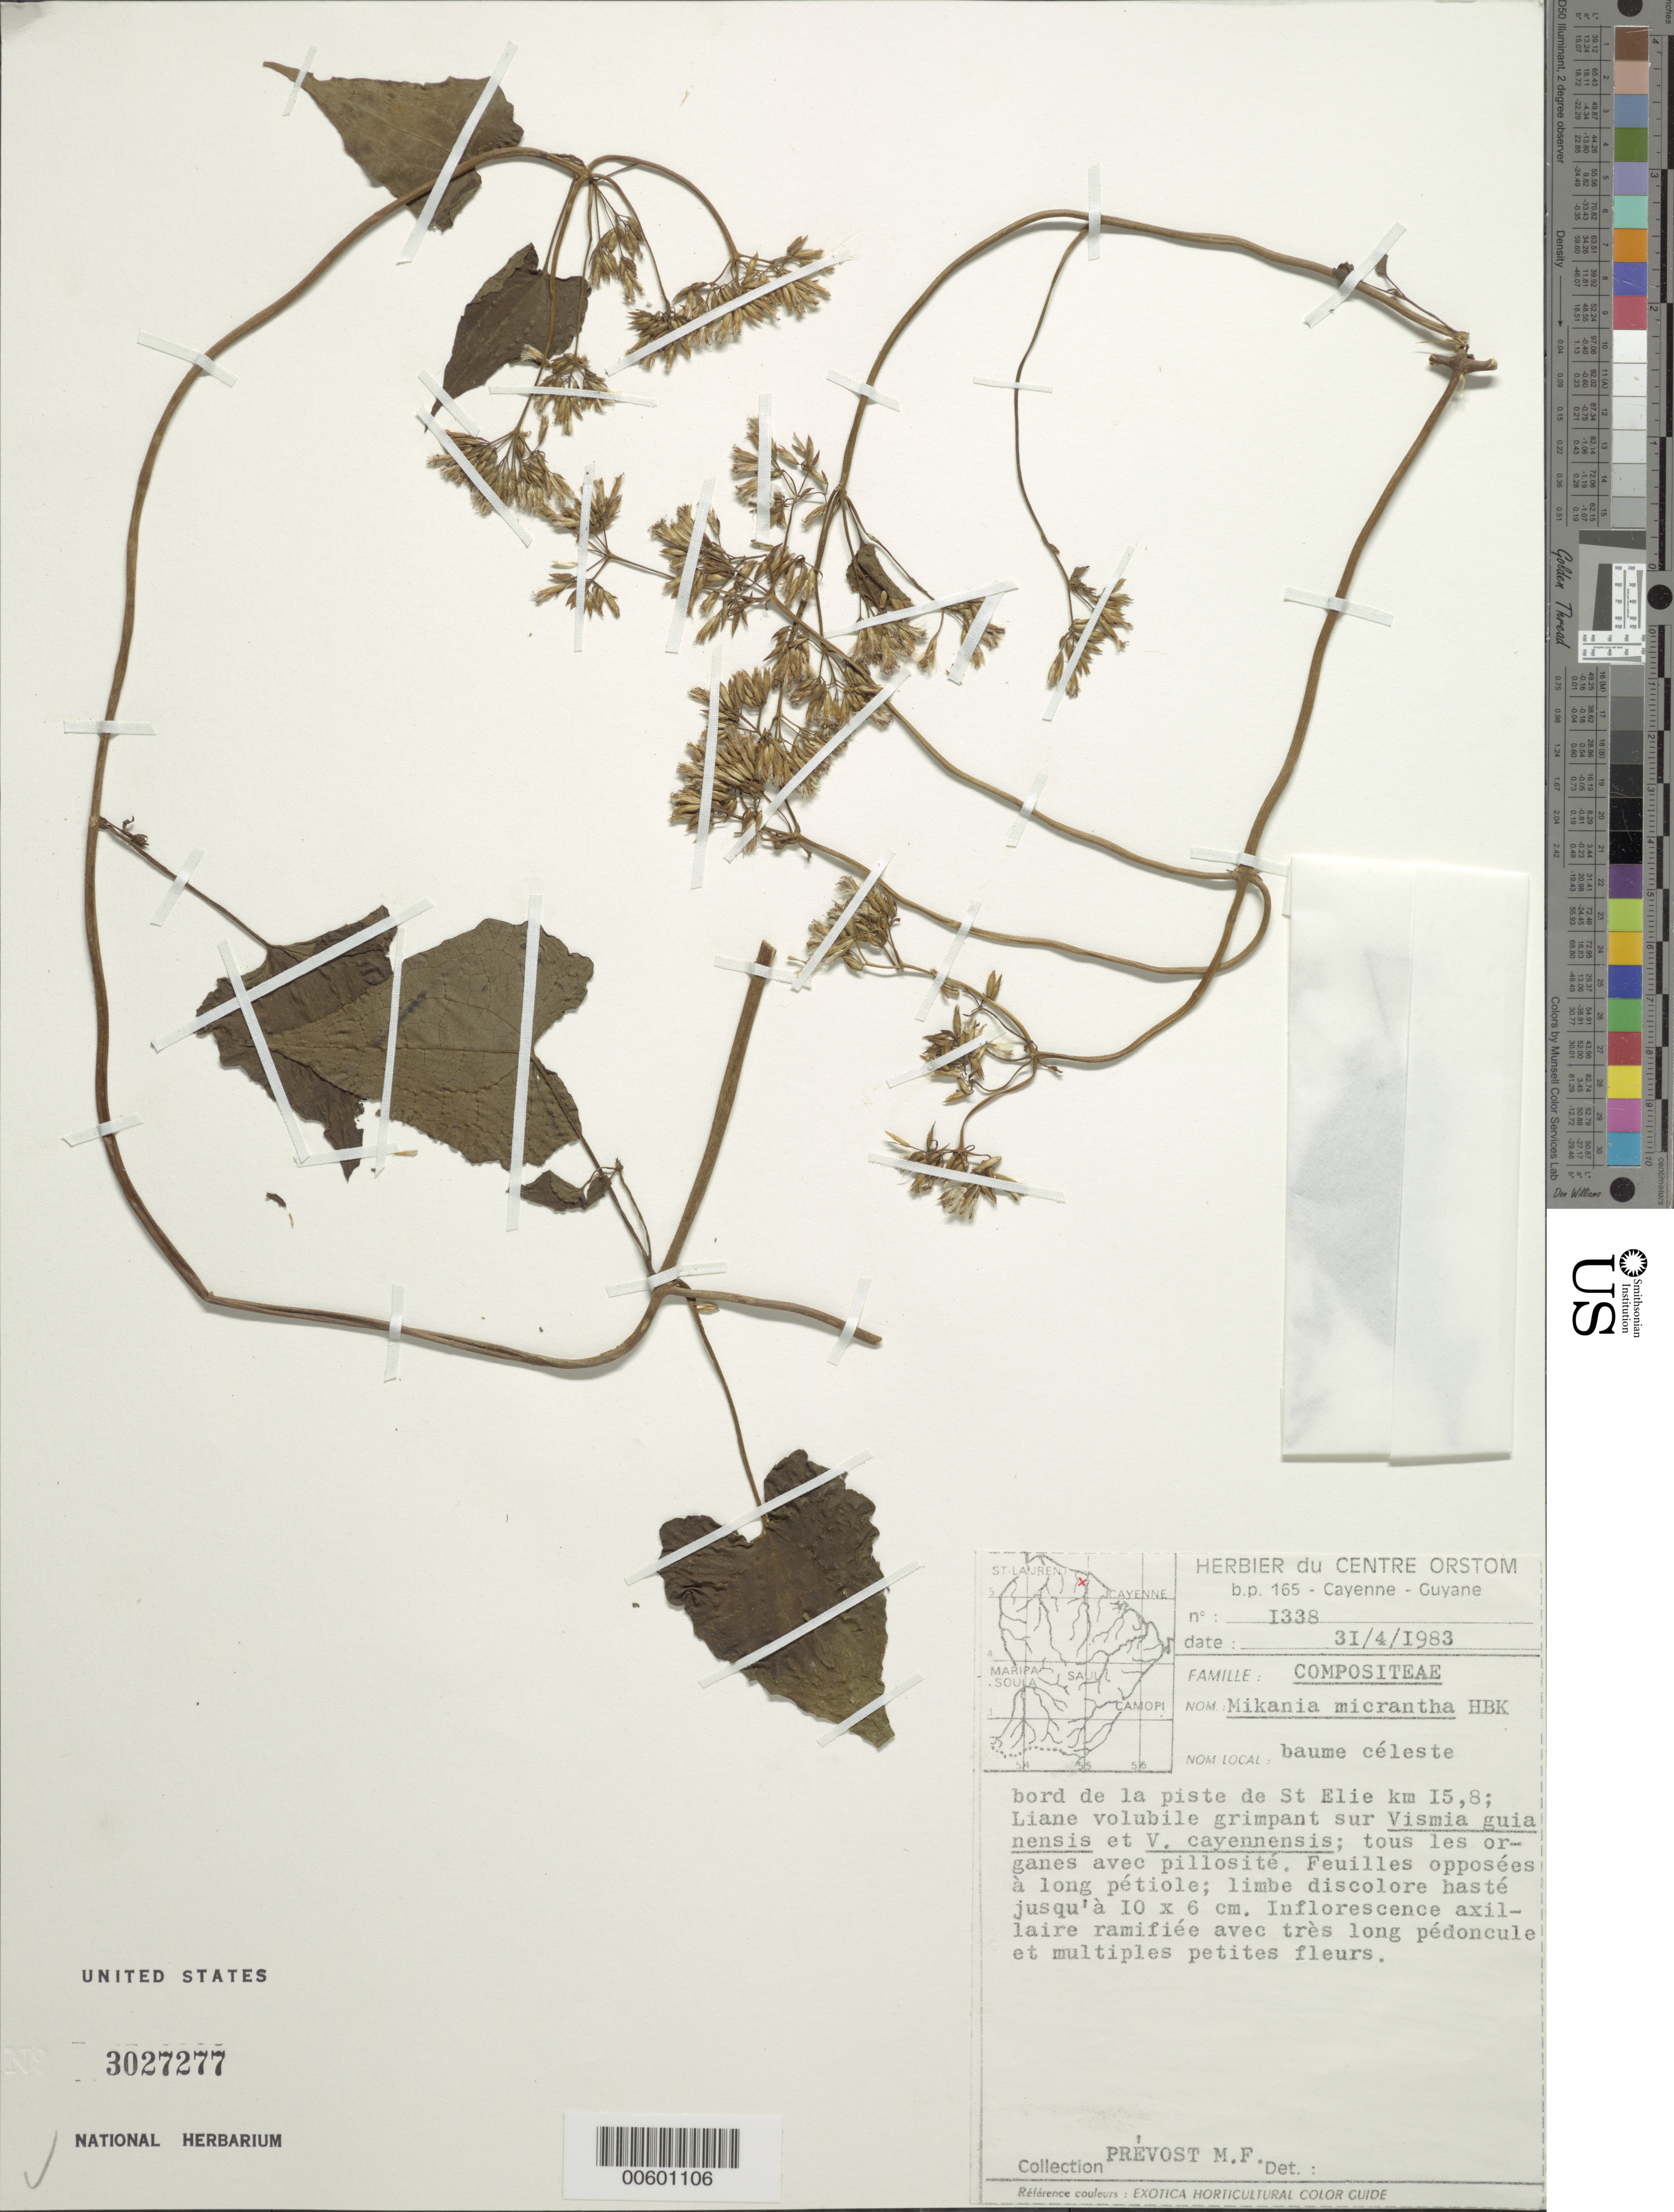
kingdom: Plantae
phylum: Tracheophyta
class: Magnoliopsida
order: Asterales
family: Asteraceae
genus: Mikania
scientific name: Mikania micrantha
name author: Kunth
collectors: M.-F. Prévost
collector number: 1338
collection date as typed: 31 April 1983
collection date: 1983-04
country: French Guiana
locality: Piste de Saint-Élie, pk. 15.8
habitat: Bord de la piste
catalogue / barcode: US 3027277